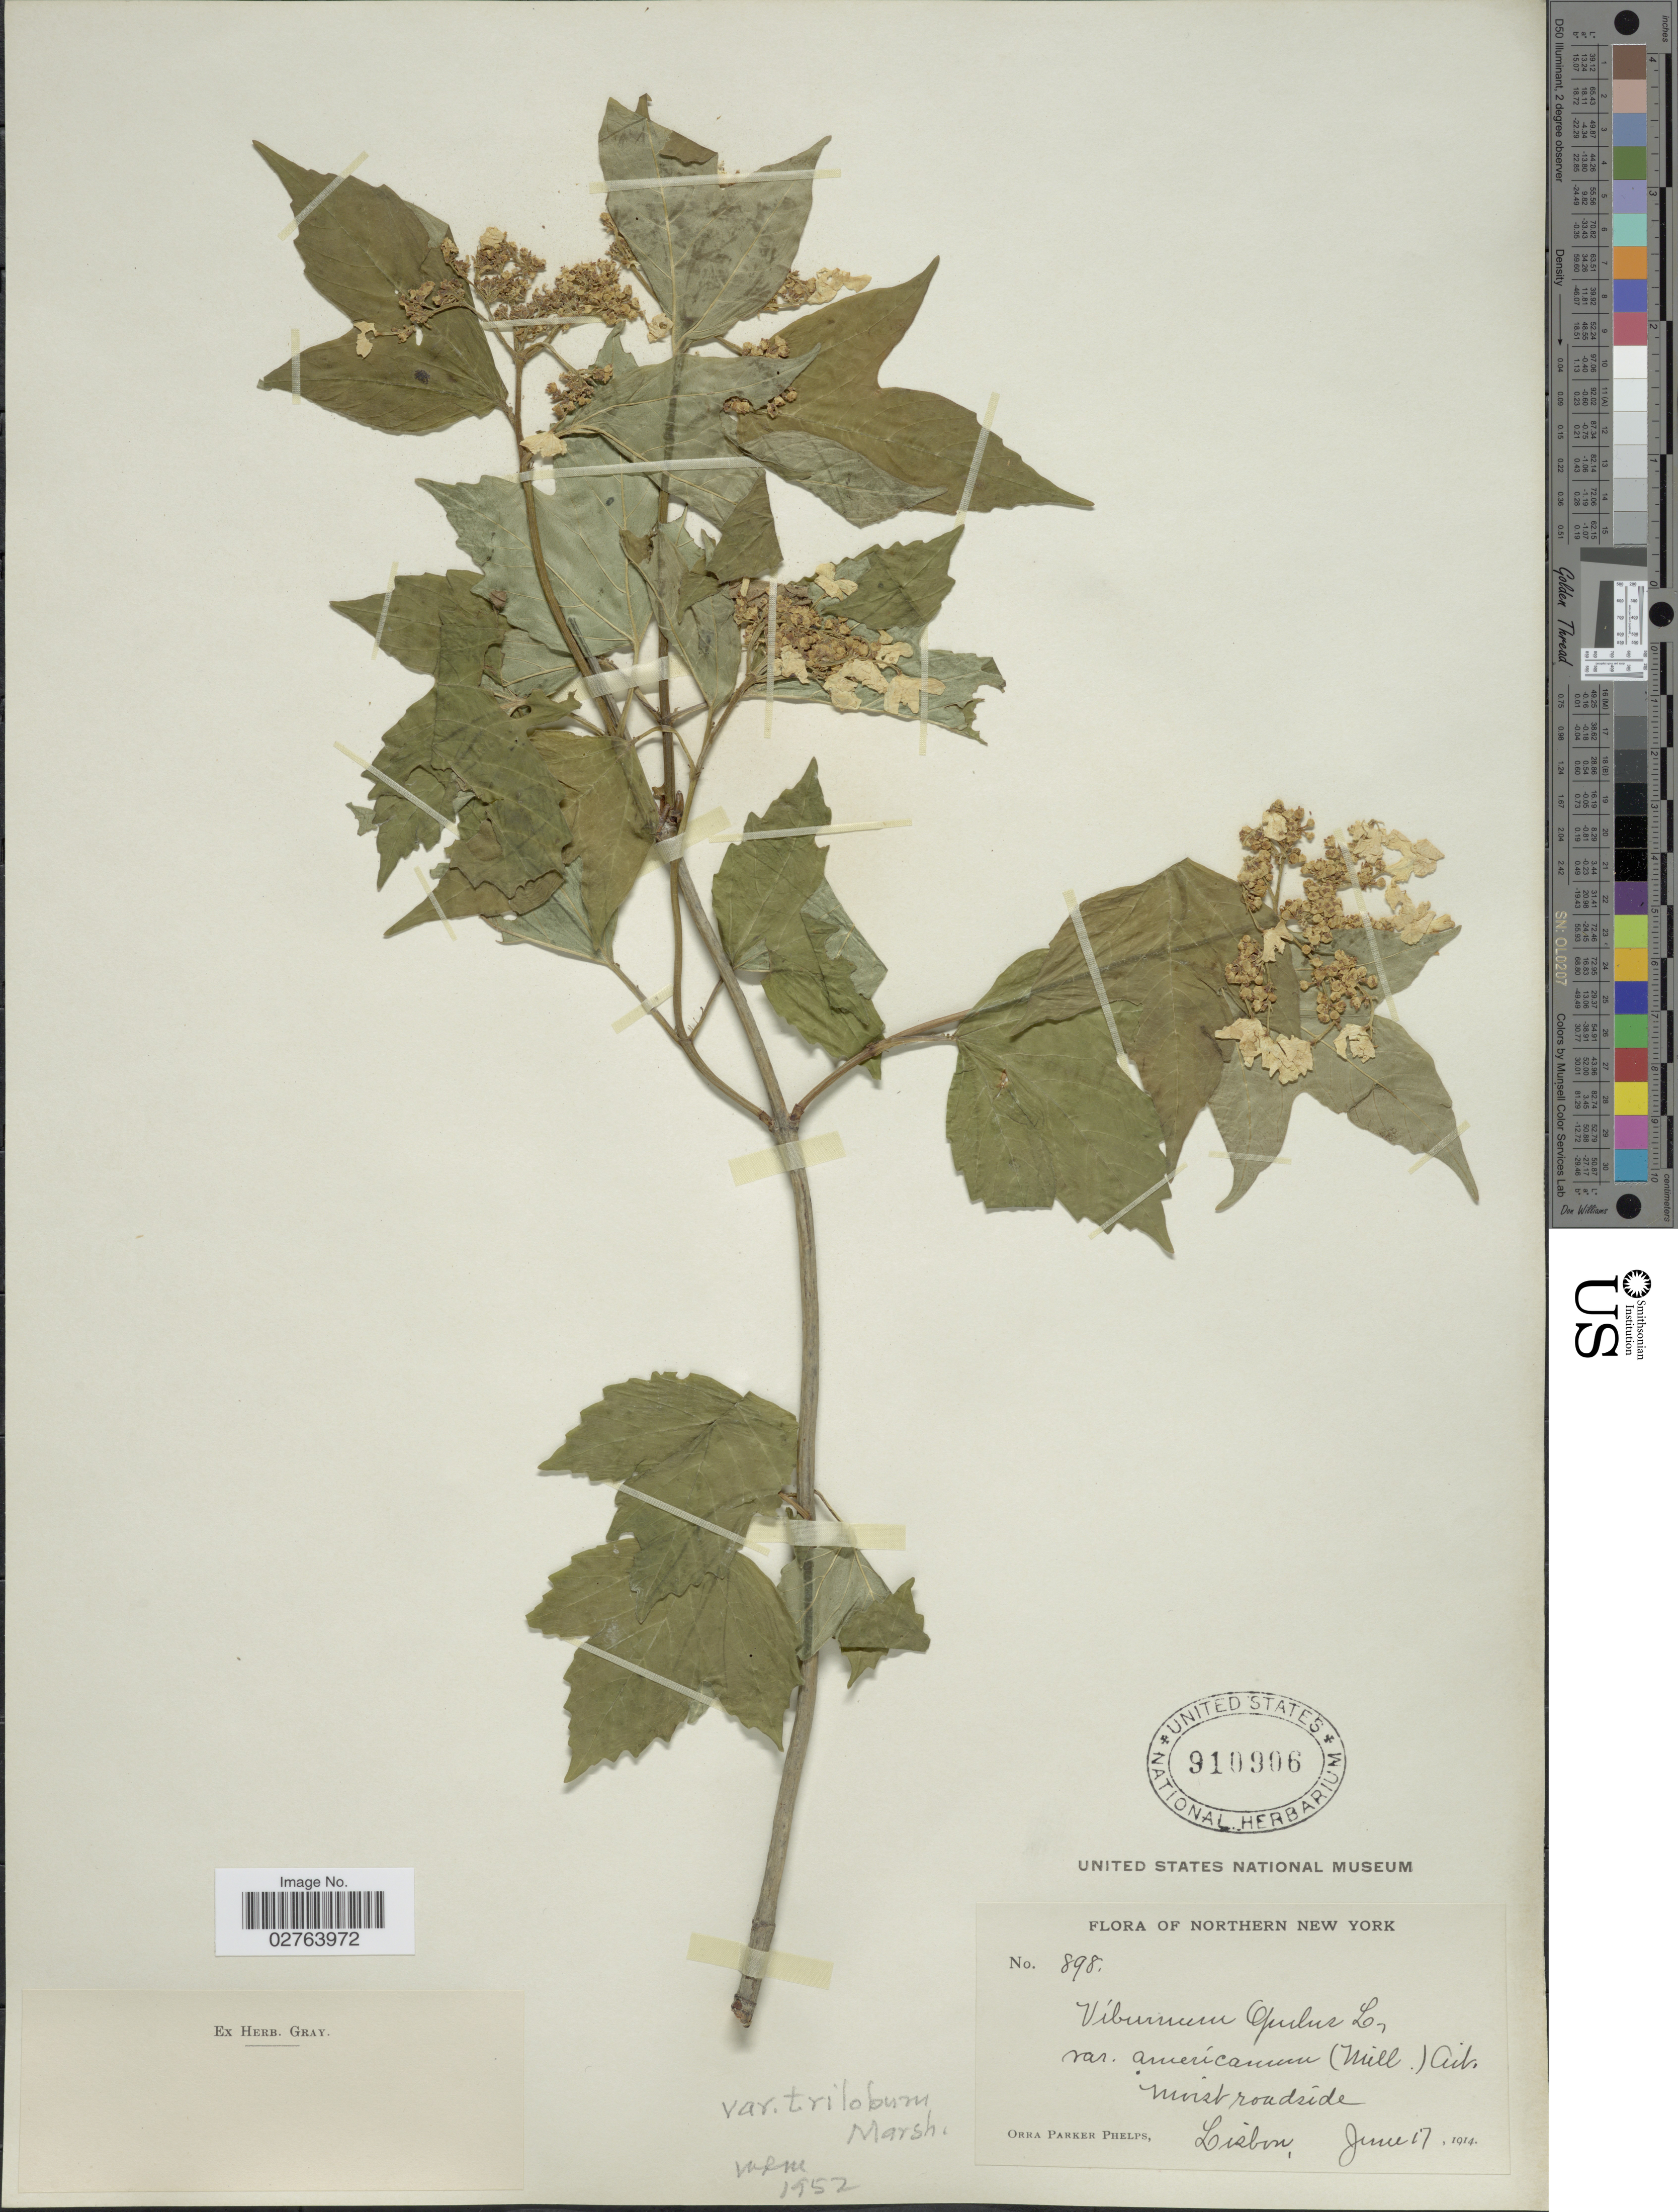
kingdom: Plantae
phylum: Tracheophyta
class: Magnoliopsida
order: Dipsacales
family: Viburnaceae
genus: Viburnum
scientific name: Viburnum opulus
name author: L.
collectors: O. P. Phelps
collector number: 898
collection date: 1914-06-17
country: United States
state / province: New York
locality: Northern New York. Moist roadside. Lisbon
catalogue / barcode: US 910906